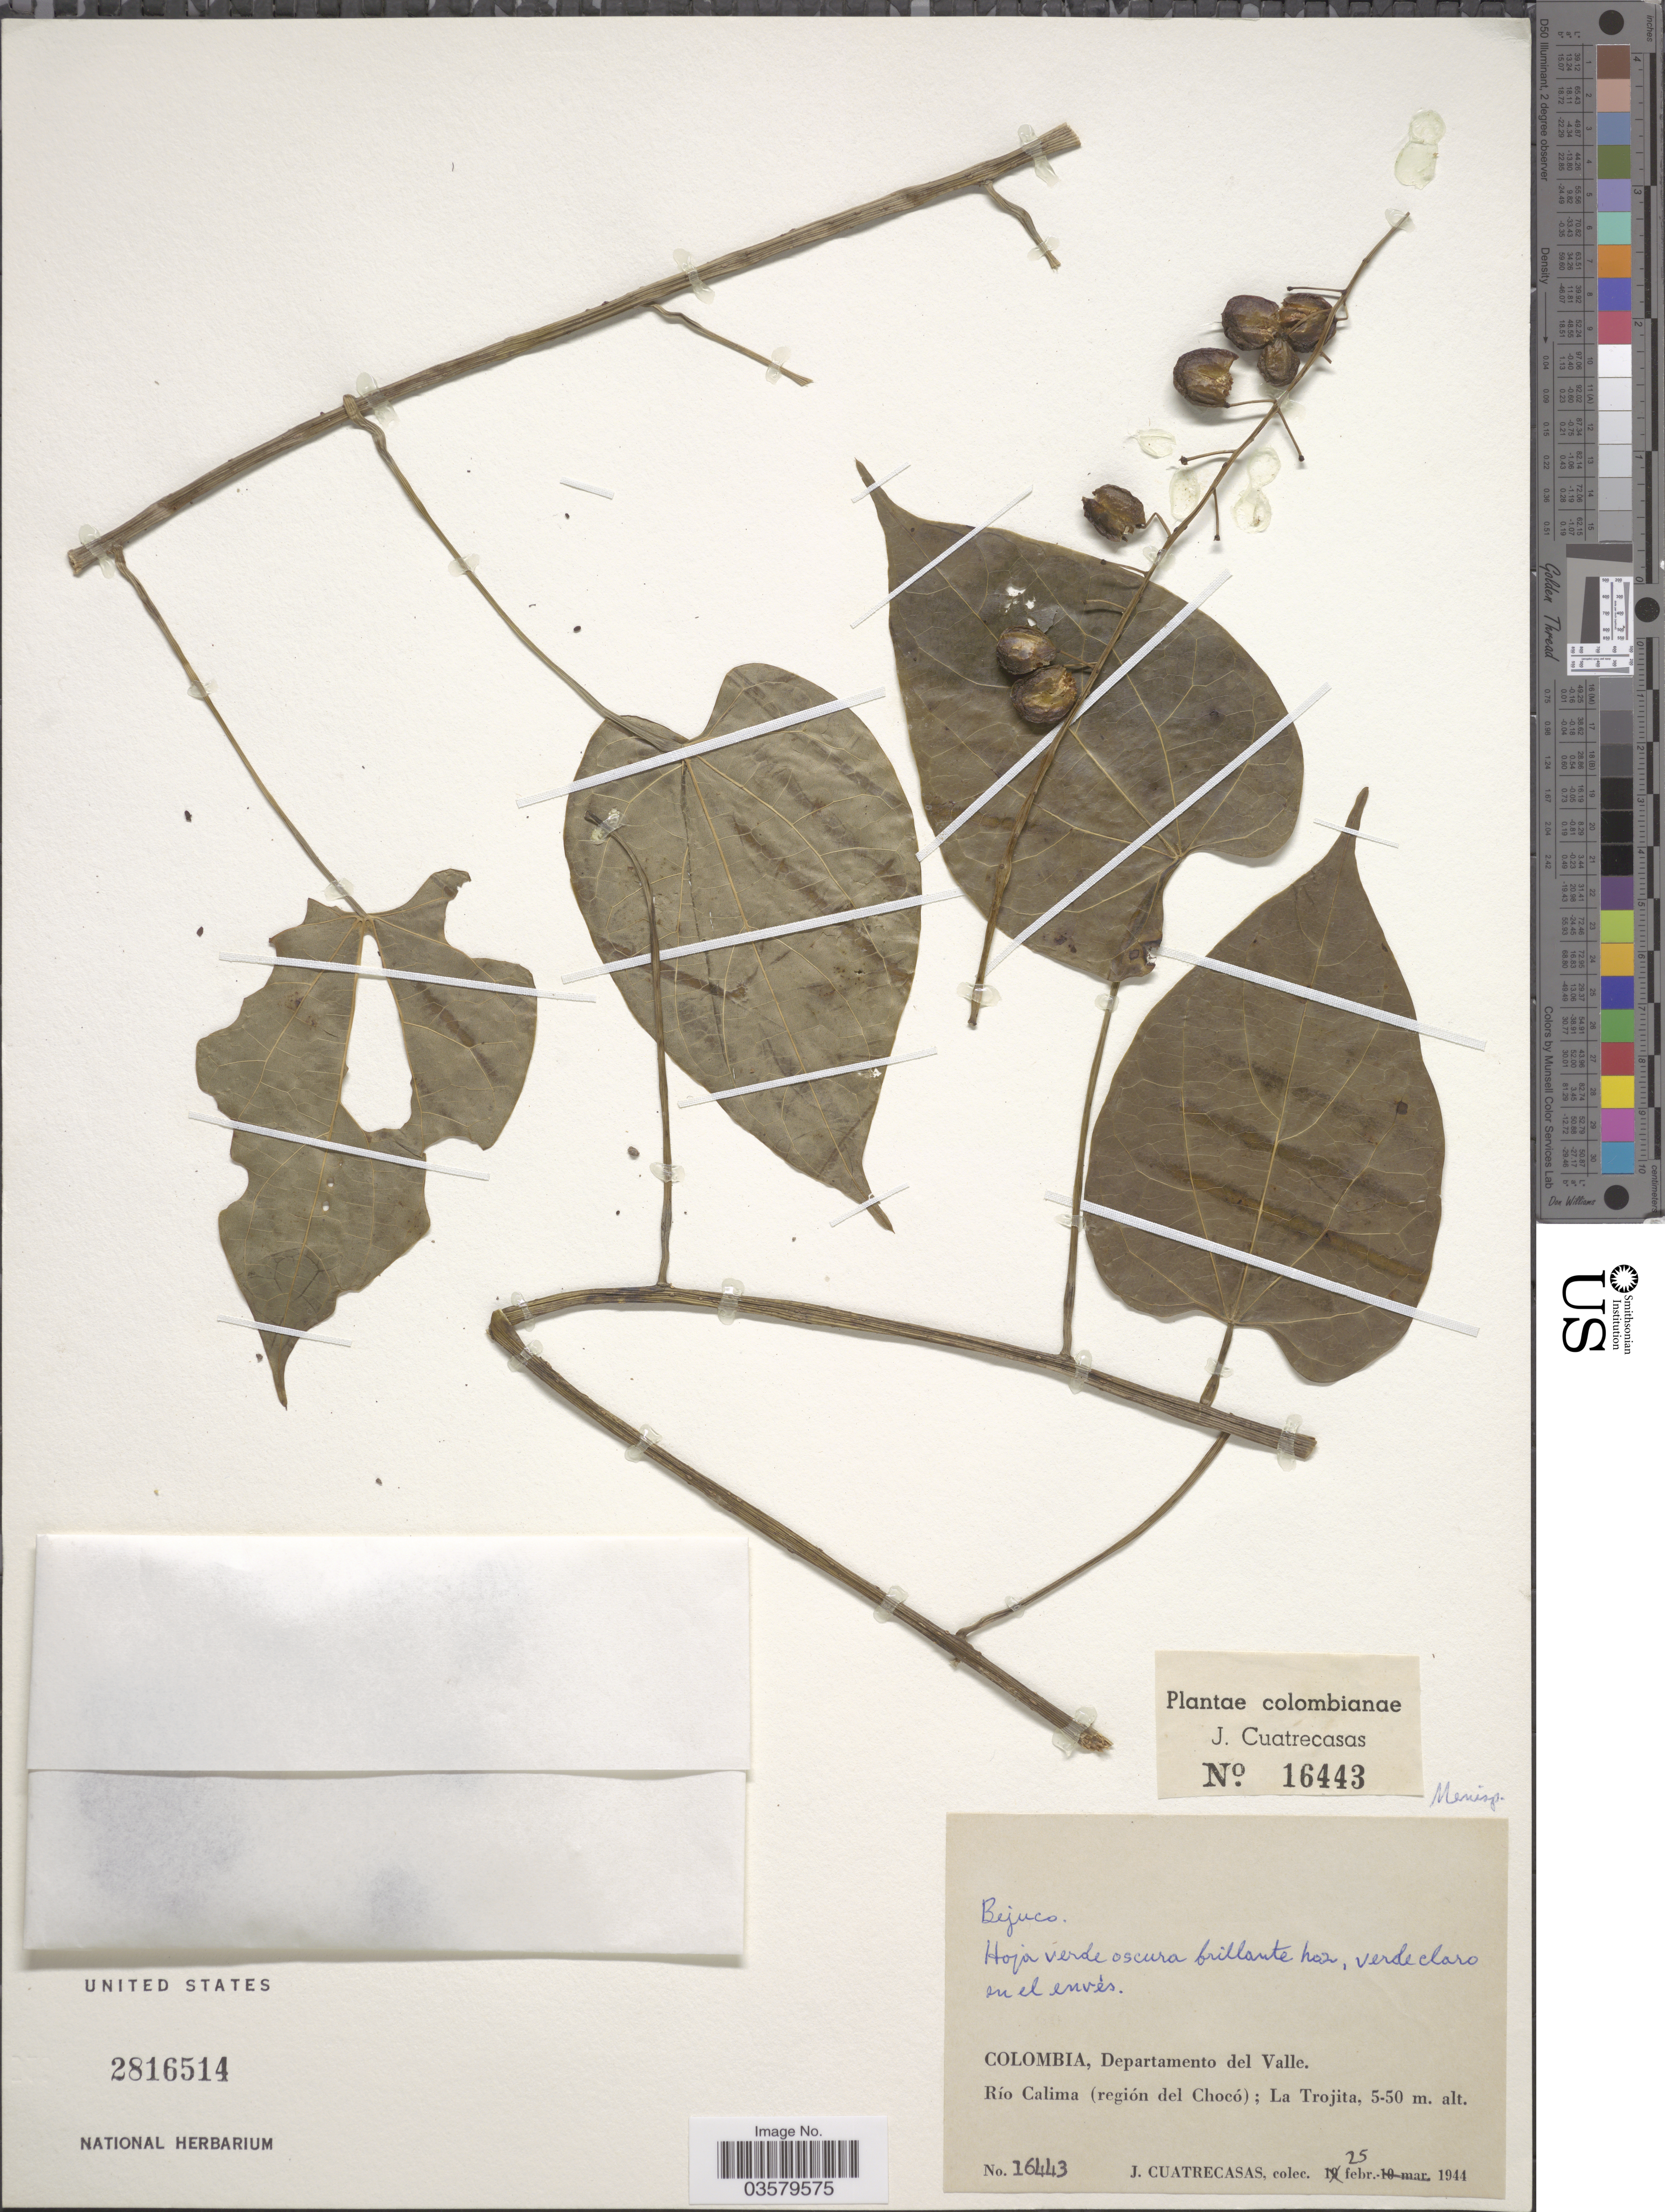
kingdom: Plantae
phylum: Tracheophyta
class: Magnoliopsida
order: Ranunculales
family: Menispermaceae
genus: Odontocarya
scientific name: Odontocarya tripetala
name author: Diels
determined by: Acevedo-Rodríguez, P., (BOT), Smithsonian Institution - National Museum of Natural History (UNITED STATES)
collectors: J. Cuatrecasas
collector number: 16443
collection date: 1944-02-25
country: Colombia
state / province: Valle del Cauca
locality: Departamento del Valle. Río Calima (región del Chocó); La Trojita.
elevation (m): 5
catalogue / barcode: US 2816514